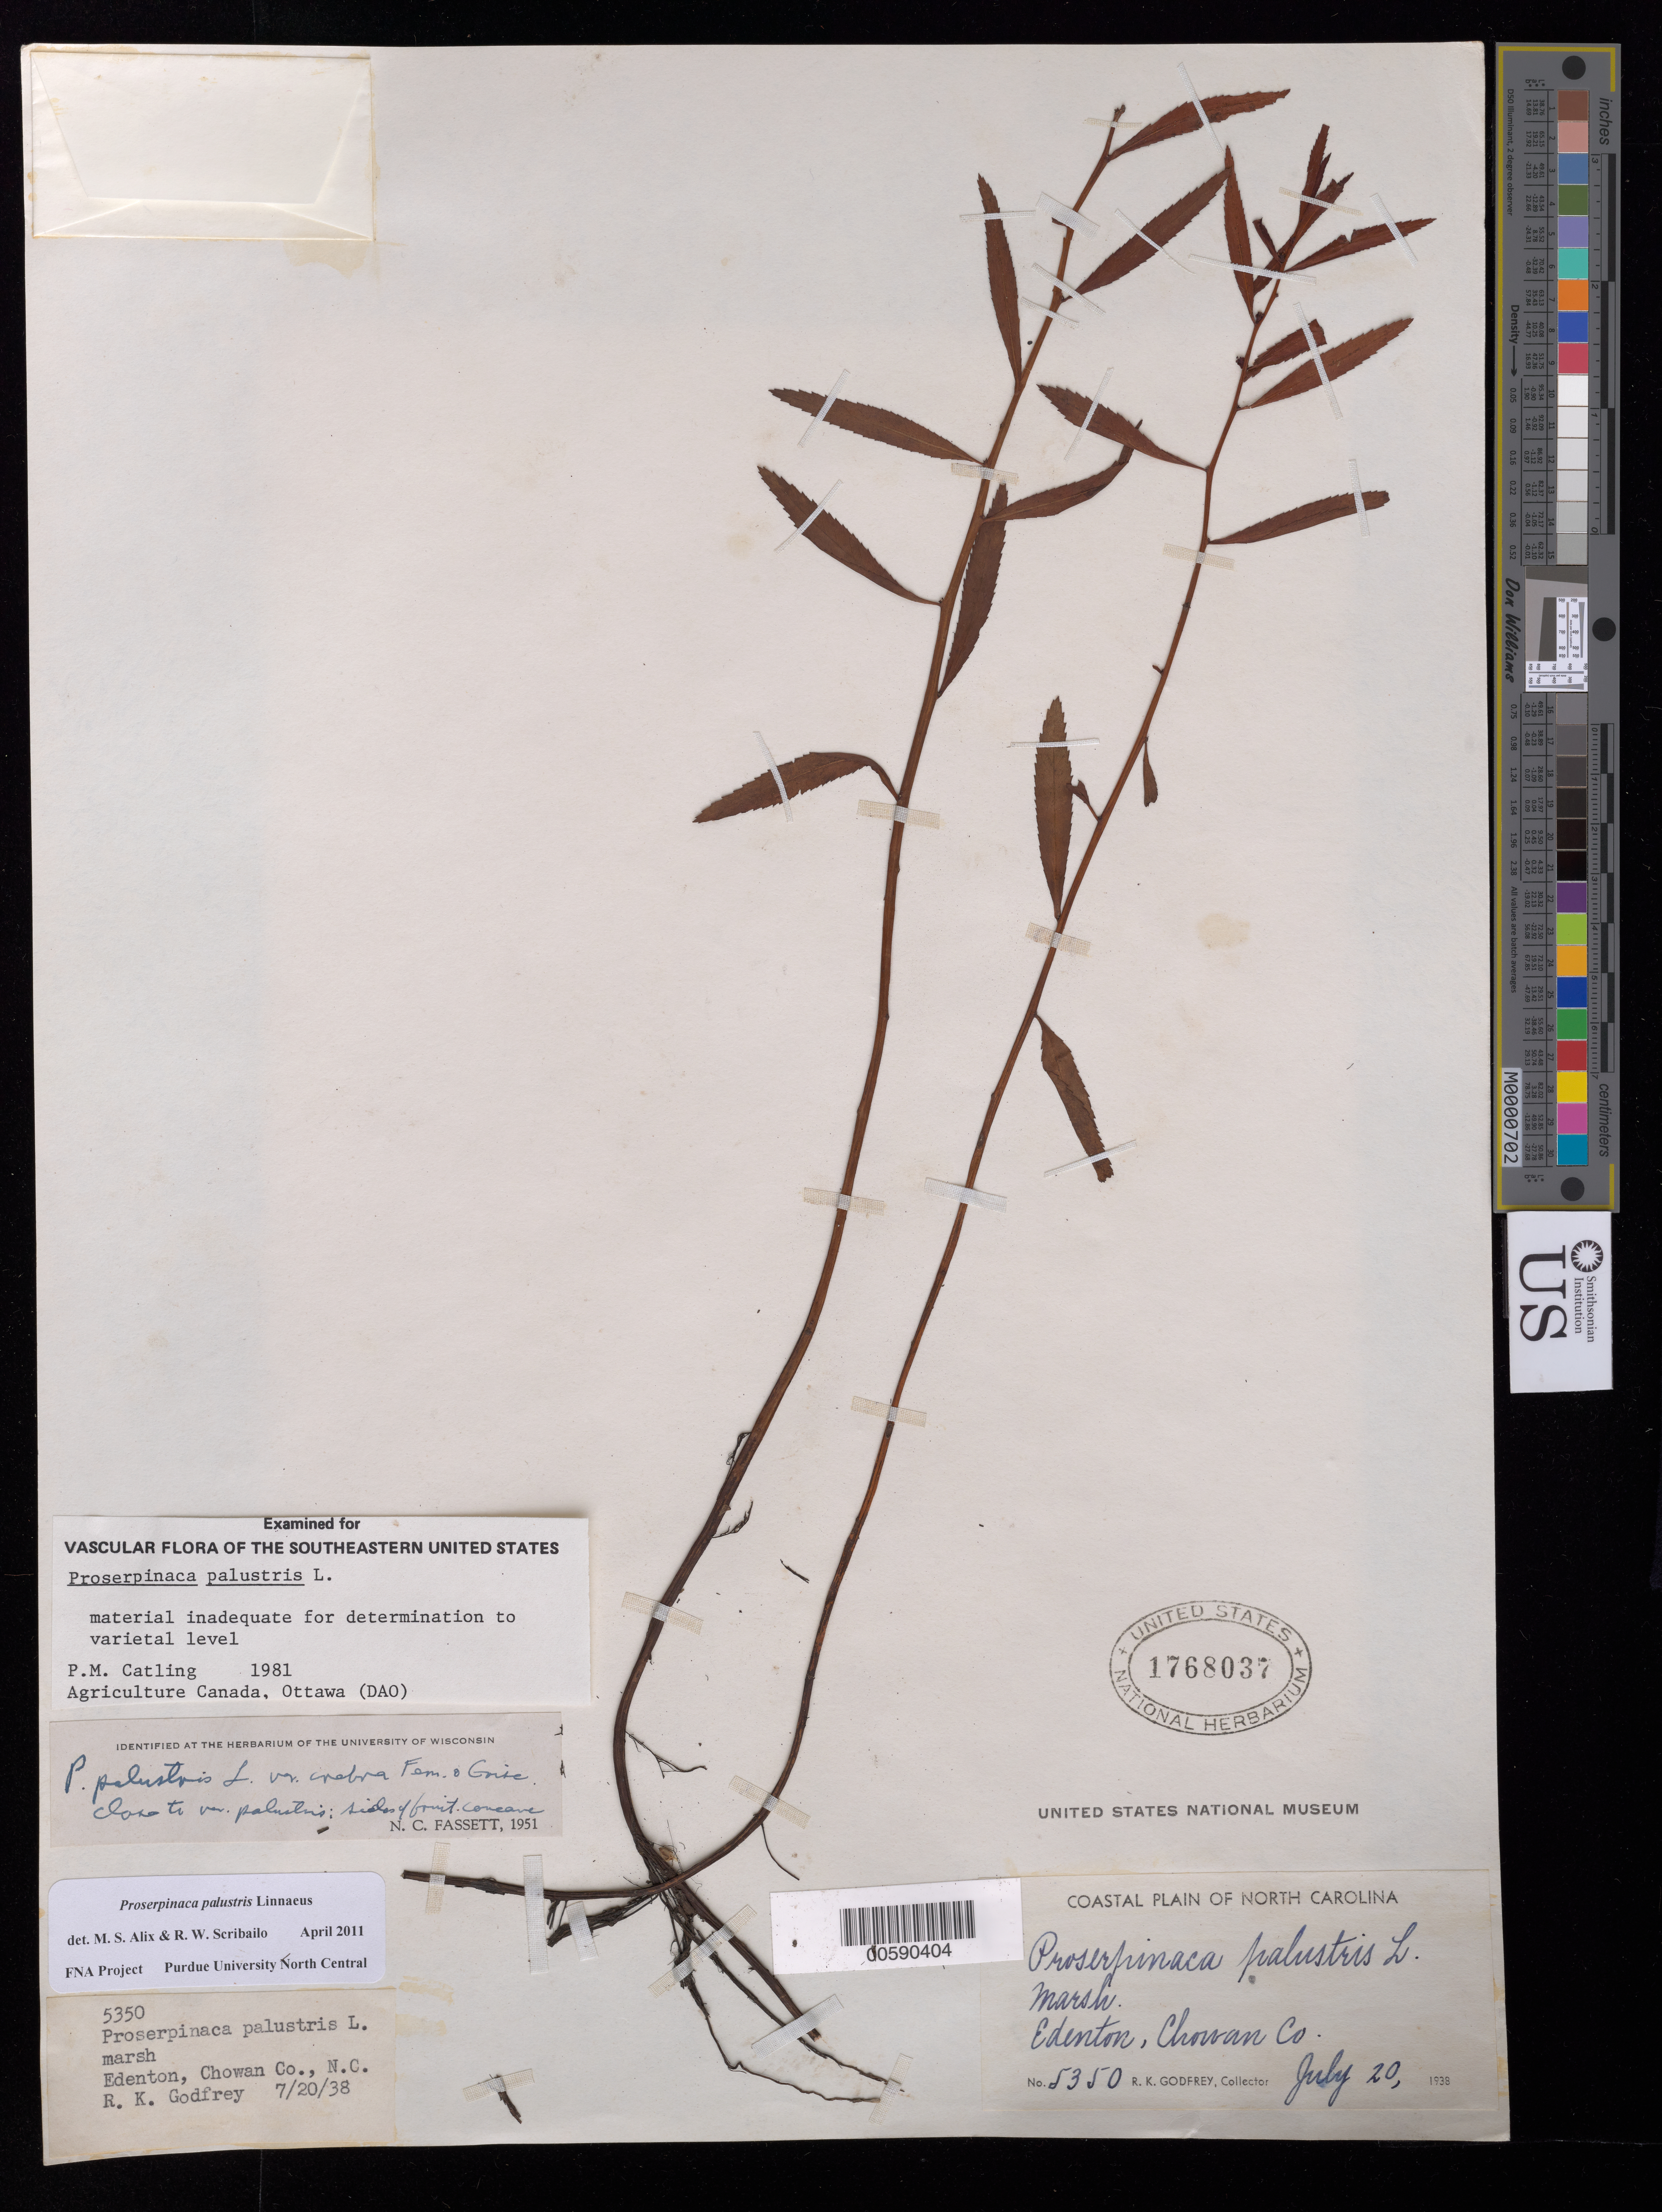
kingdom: Plantae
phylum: Tracheophyta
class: Magnoliopsida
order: Saxifragales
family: Haloragaceae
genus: Proserpinaca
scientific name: Proserpinaca palustris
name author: L.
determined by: Scribailo, R. W.; Alix, M. S.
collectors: R. K. Godfrey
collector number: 5350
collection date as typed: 20 Jul 1938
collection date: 1938-07-20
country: United States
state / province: North Carolina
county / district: Chowan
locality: Edenton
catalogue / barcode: US 1768037